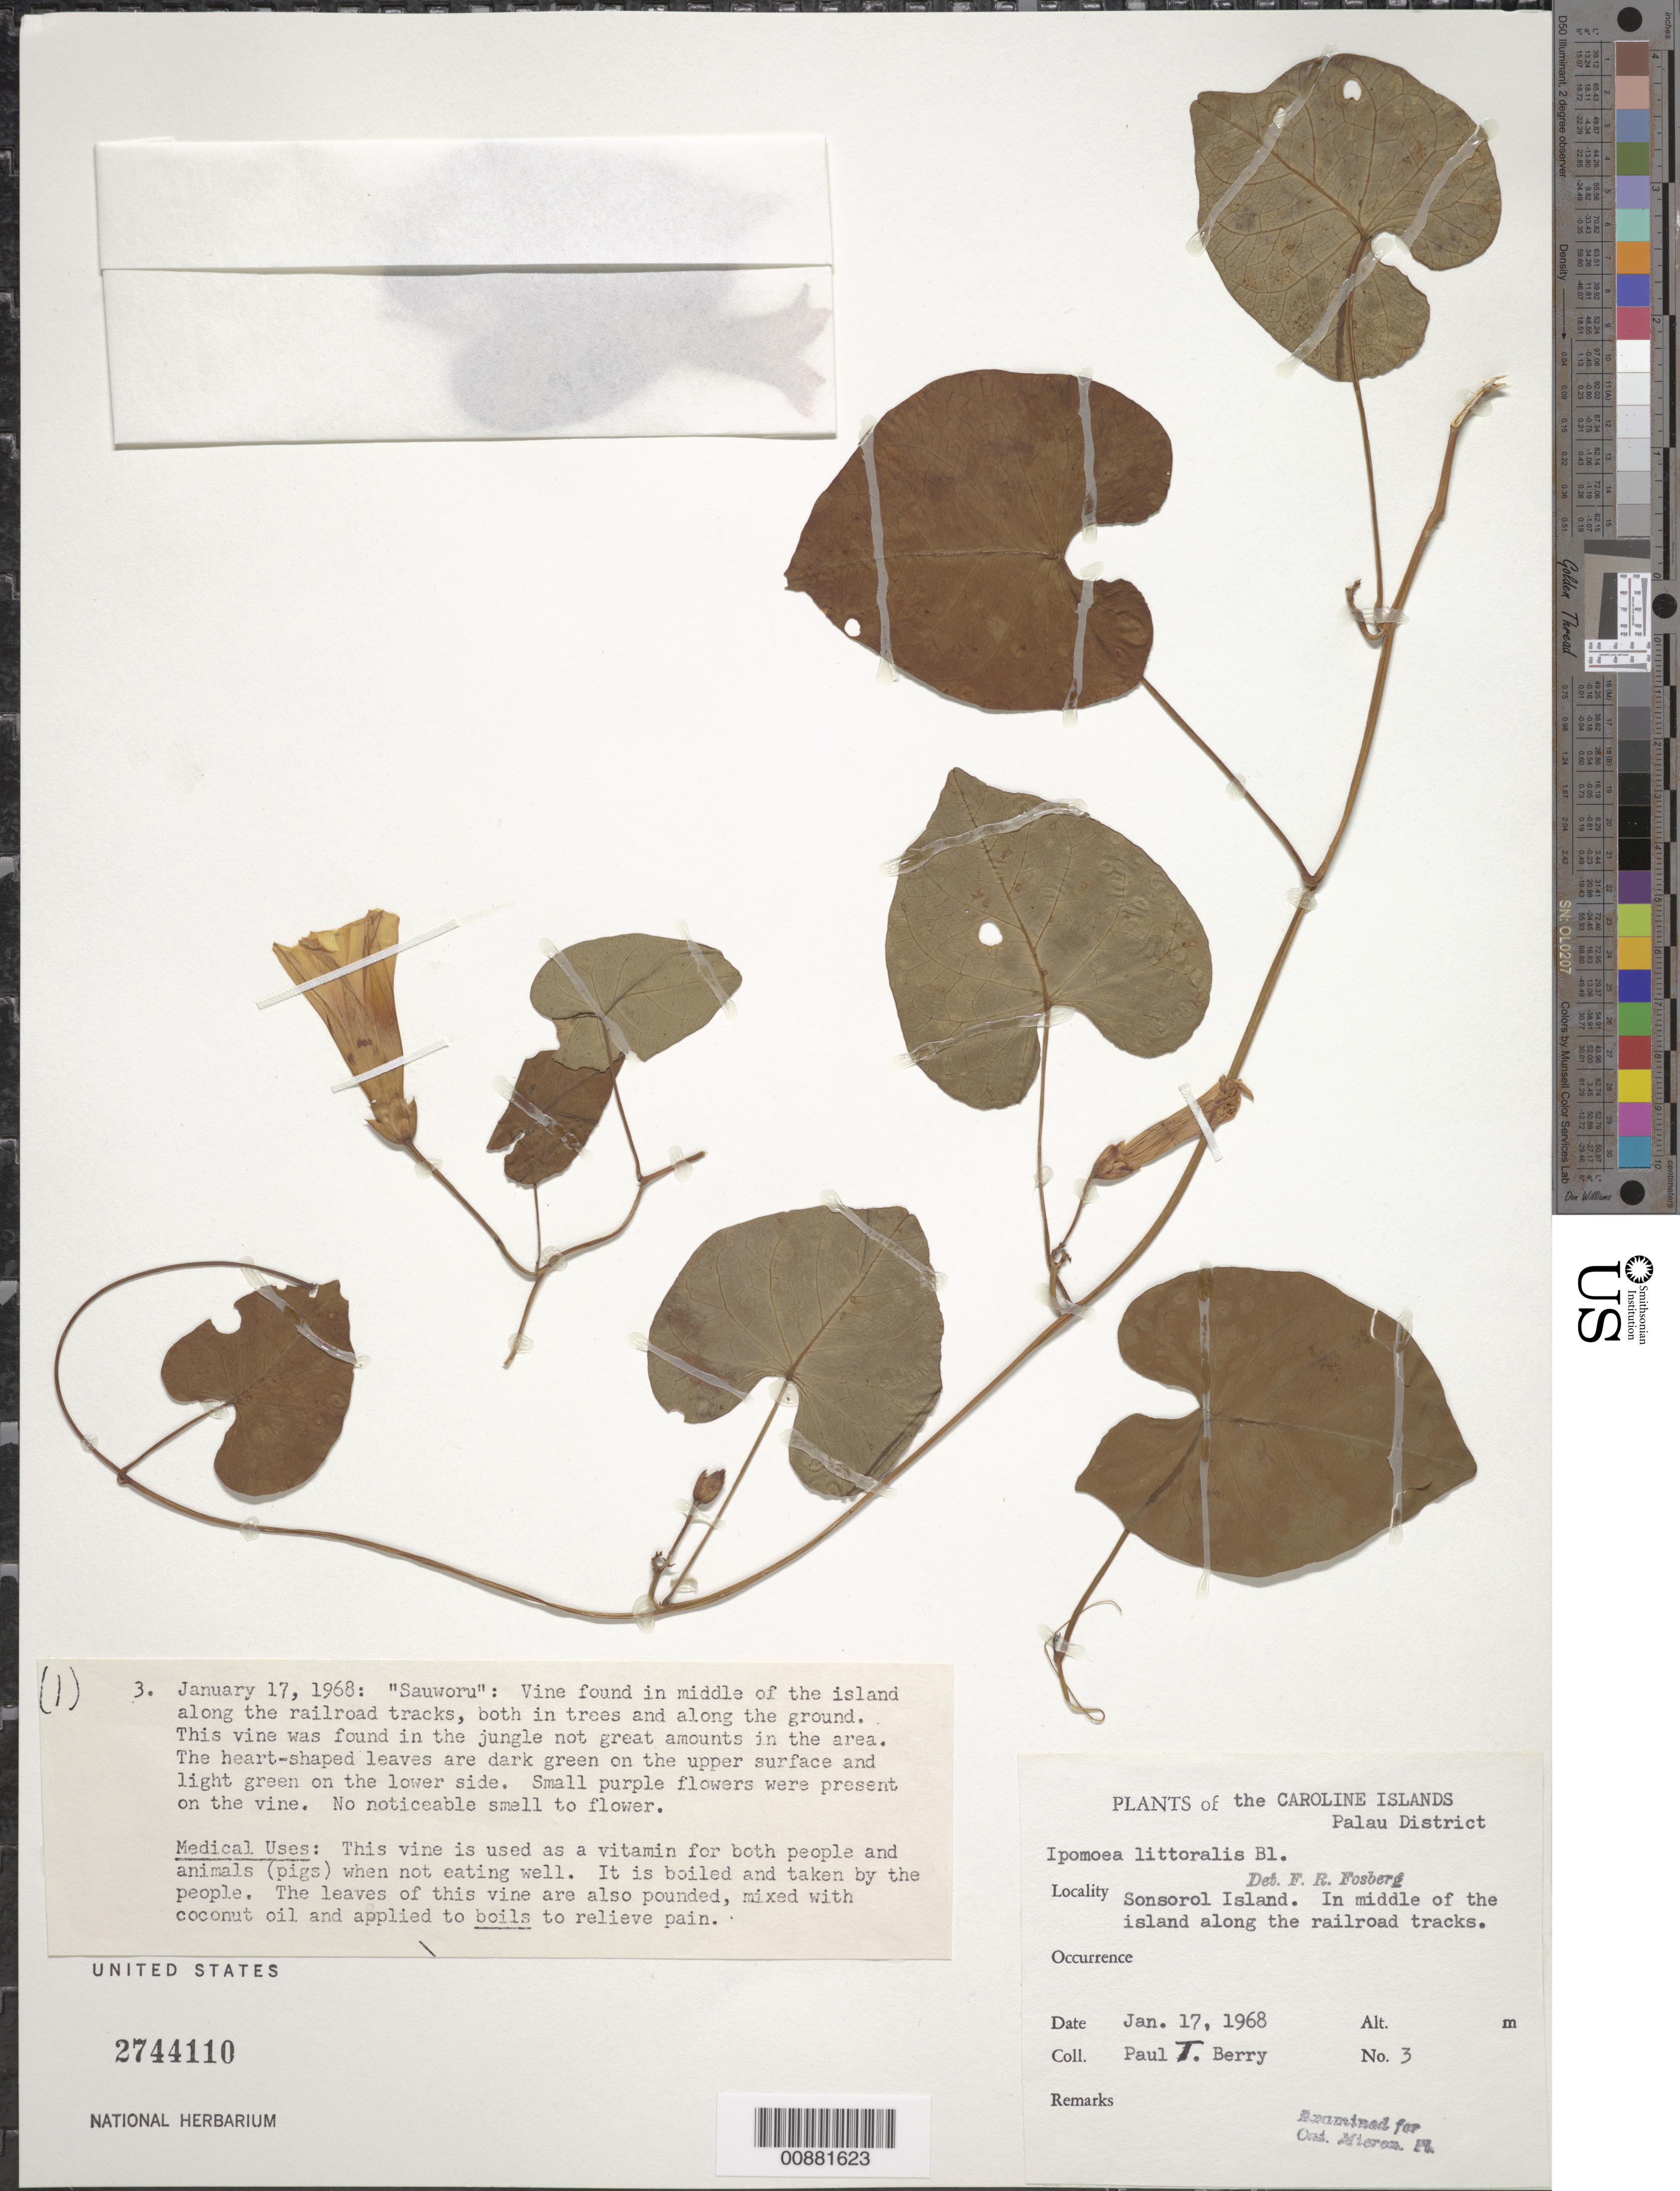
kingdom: Plantae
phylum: Tracheophyta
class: Magnoliopsida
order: Solanales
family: Convolvulaceae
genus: Ipomoea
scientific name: Ipomoea littoralis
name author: Blume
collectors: P. T. Berry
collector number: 3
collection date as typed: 17 Jan 1968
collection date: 1968-01-17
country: Micronesia, Federated States of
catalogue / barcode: US 2744110